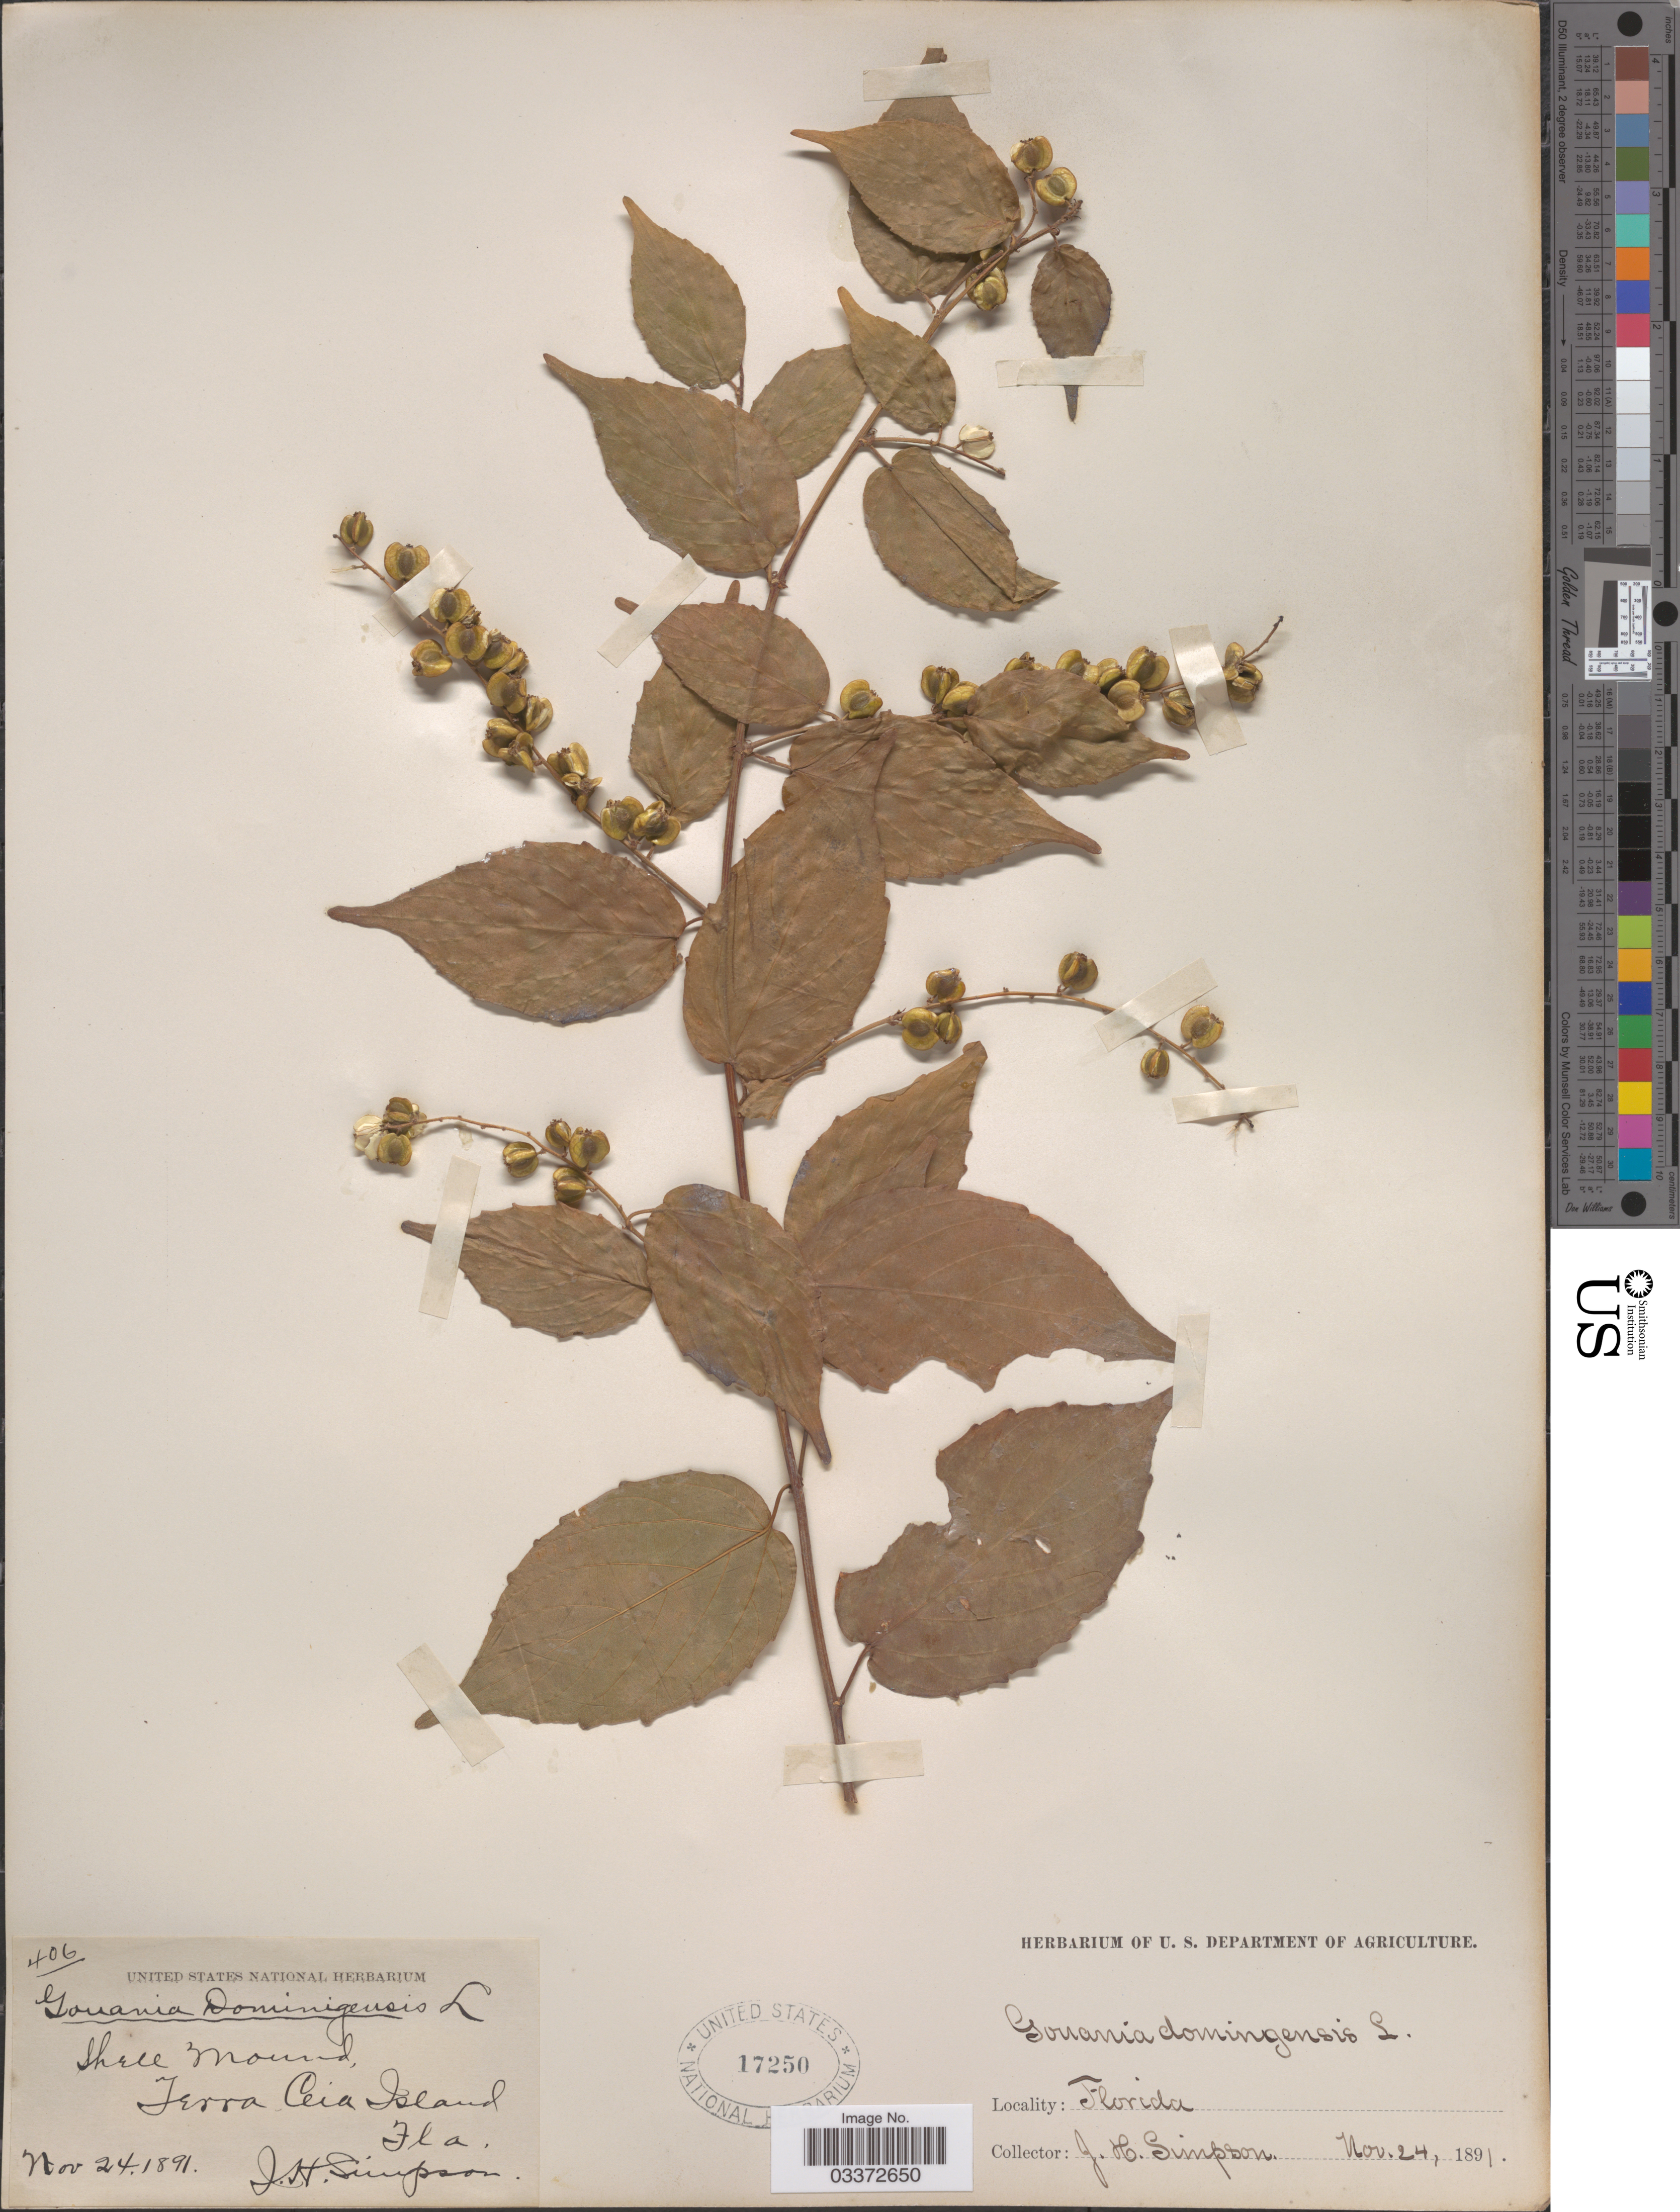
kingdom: Plantae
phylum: Tracheophyta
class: Magnoliopsida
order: Rosales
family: Rhamnaceae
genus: Gouania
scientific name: Gouania lupuloides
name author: (L.) Urb.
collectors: J. H. Simpson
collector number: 406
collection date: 1891-11-24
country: United States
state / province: Florida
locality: Shell Mound, Terra Ceia Island.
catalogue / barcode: US 17250